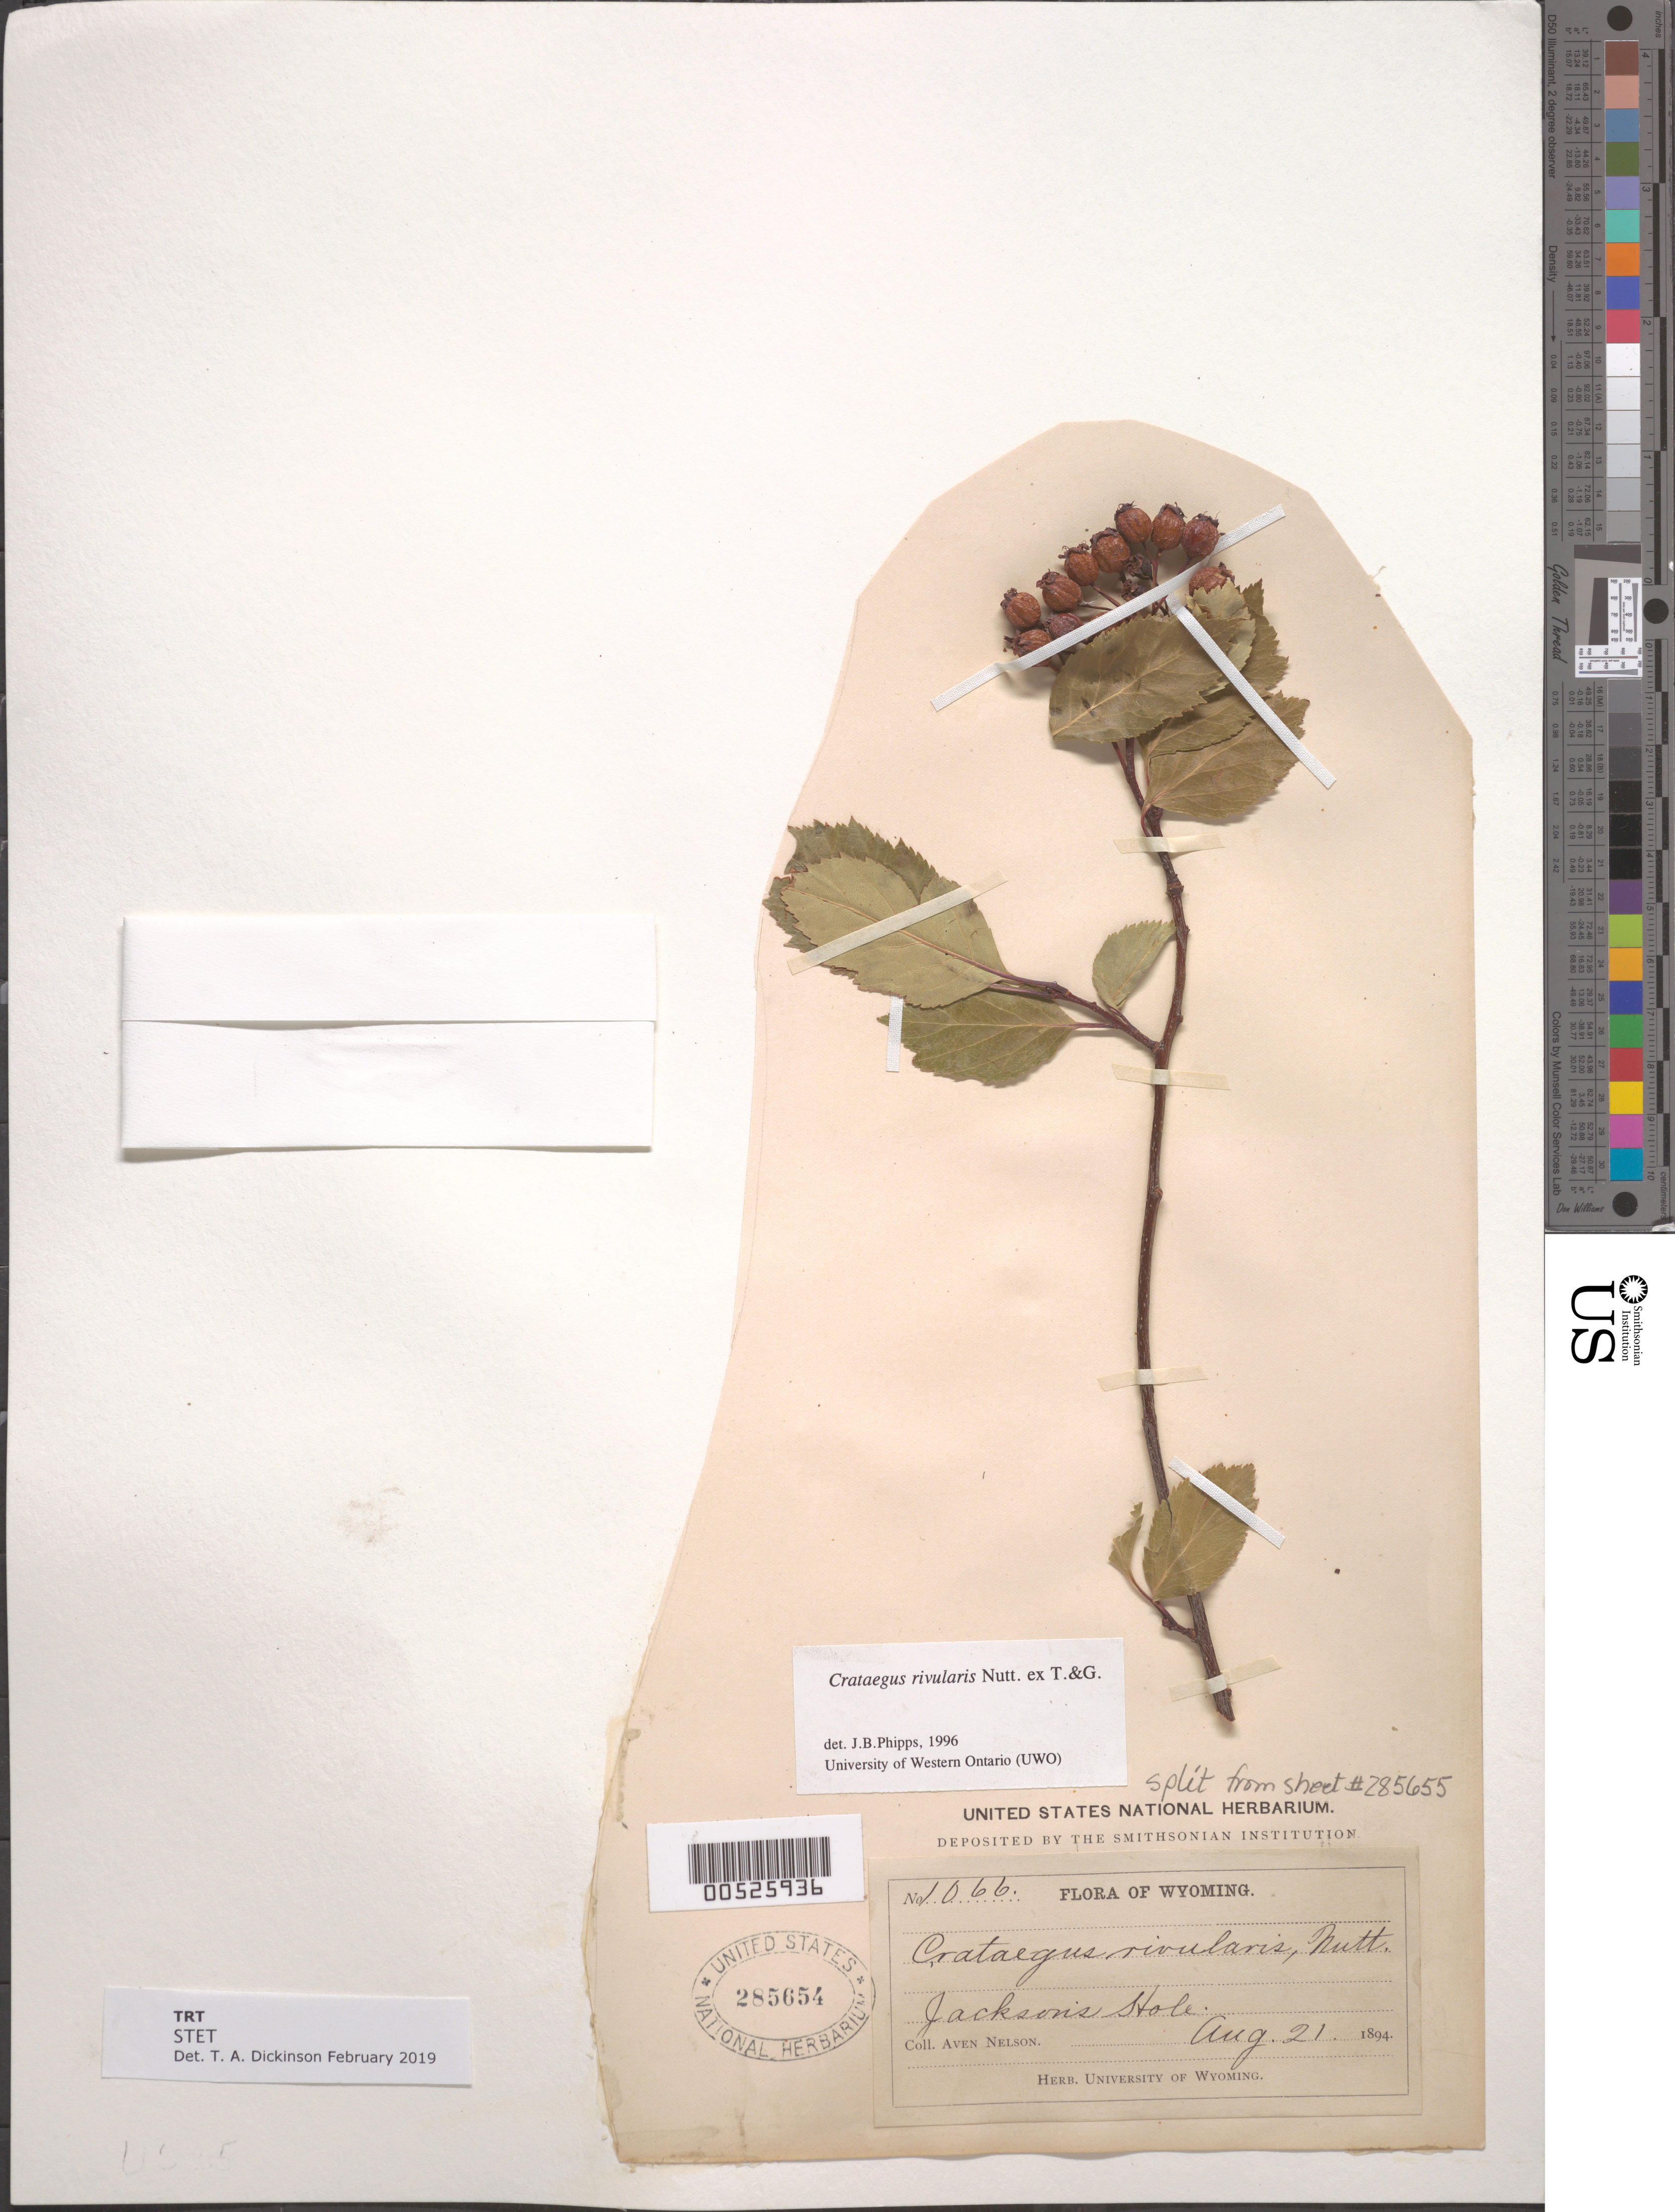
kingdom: Plantae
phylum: Tracheophyta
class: Magnoliopsida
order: Rosales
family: Rosaceae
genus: Crataegus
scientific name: Crataegus rivularis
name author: Nutt.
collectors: A. Nelson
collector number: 1066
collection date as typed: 21 Aug 1894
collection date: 1894-08-21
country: United States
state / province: Wyoming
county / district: Teton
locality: Jackson Hole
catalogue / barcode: US 285654